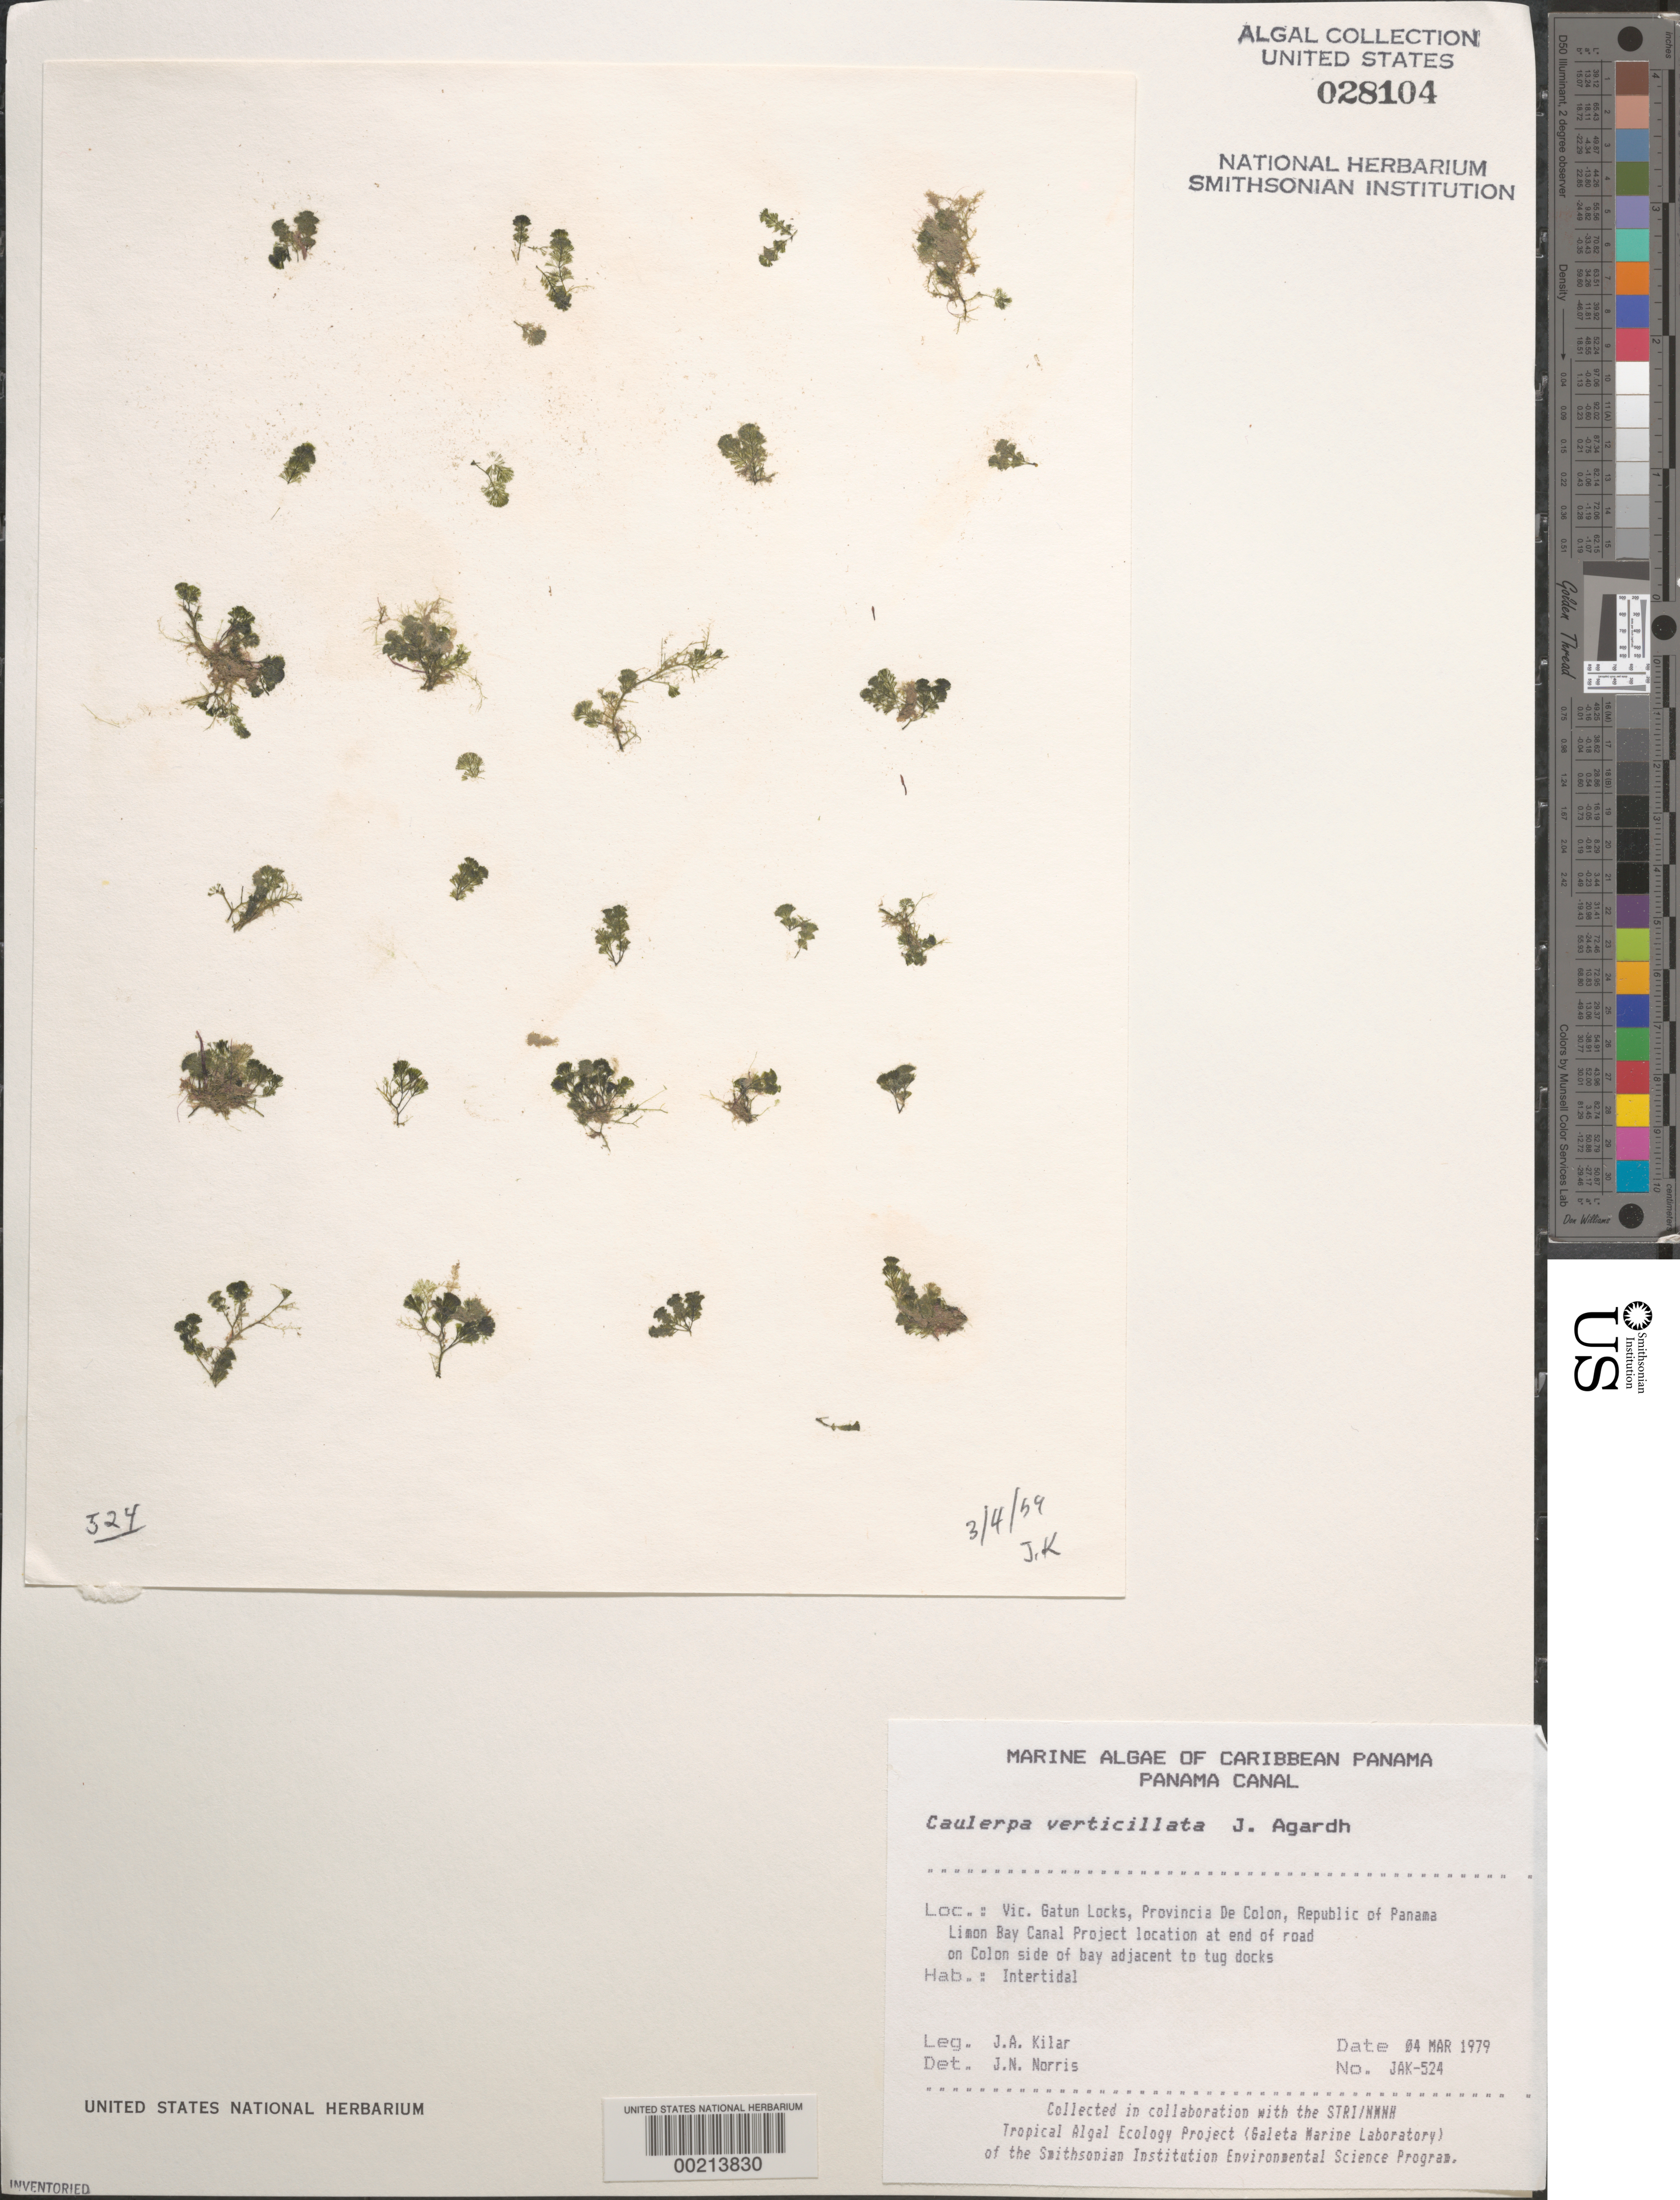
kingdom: Plantae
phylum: Chlorophyta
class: Ulvophyceae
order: Bryopsidales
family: Caulerpaceae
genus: Caulerpa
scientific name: Caulerpa verticillata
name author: J. Agardh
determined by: Norris, James N.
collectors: J. A. Kilar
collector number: JAK-524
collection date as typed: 04 Mar 1979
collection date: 1979-03-04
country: Panama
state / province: Colón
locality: Gatun Locks area, Limon Bay Canal Project, Panama Canal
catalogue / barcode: US 28104